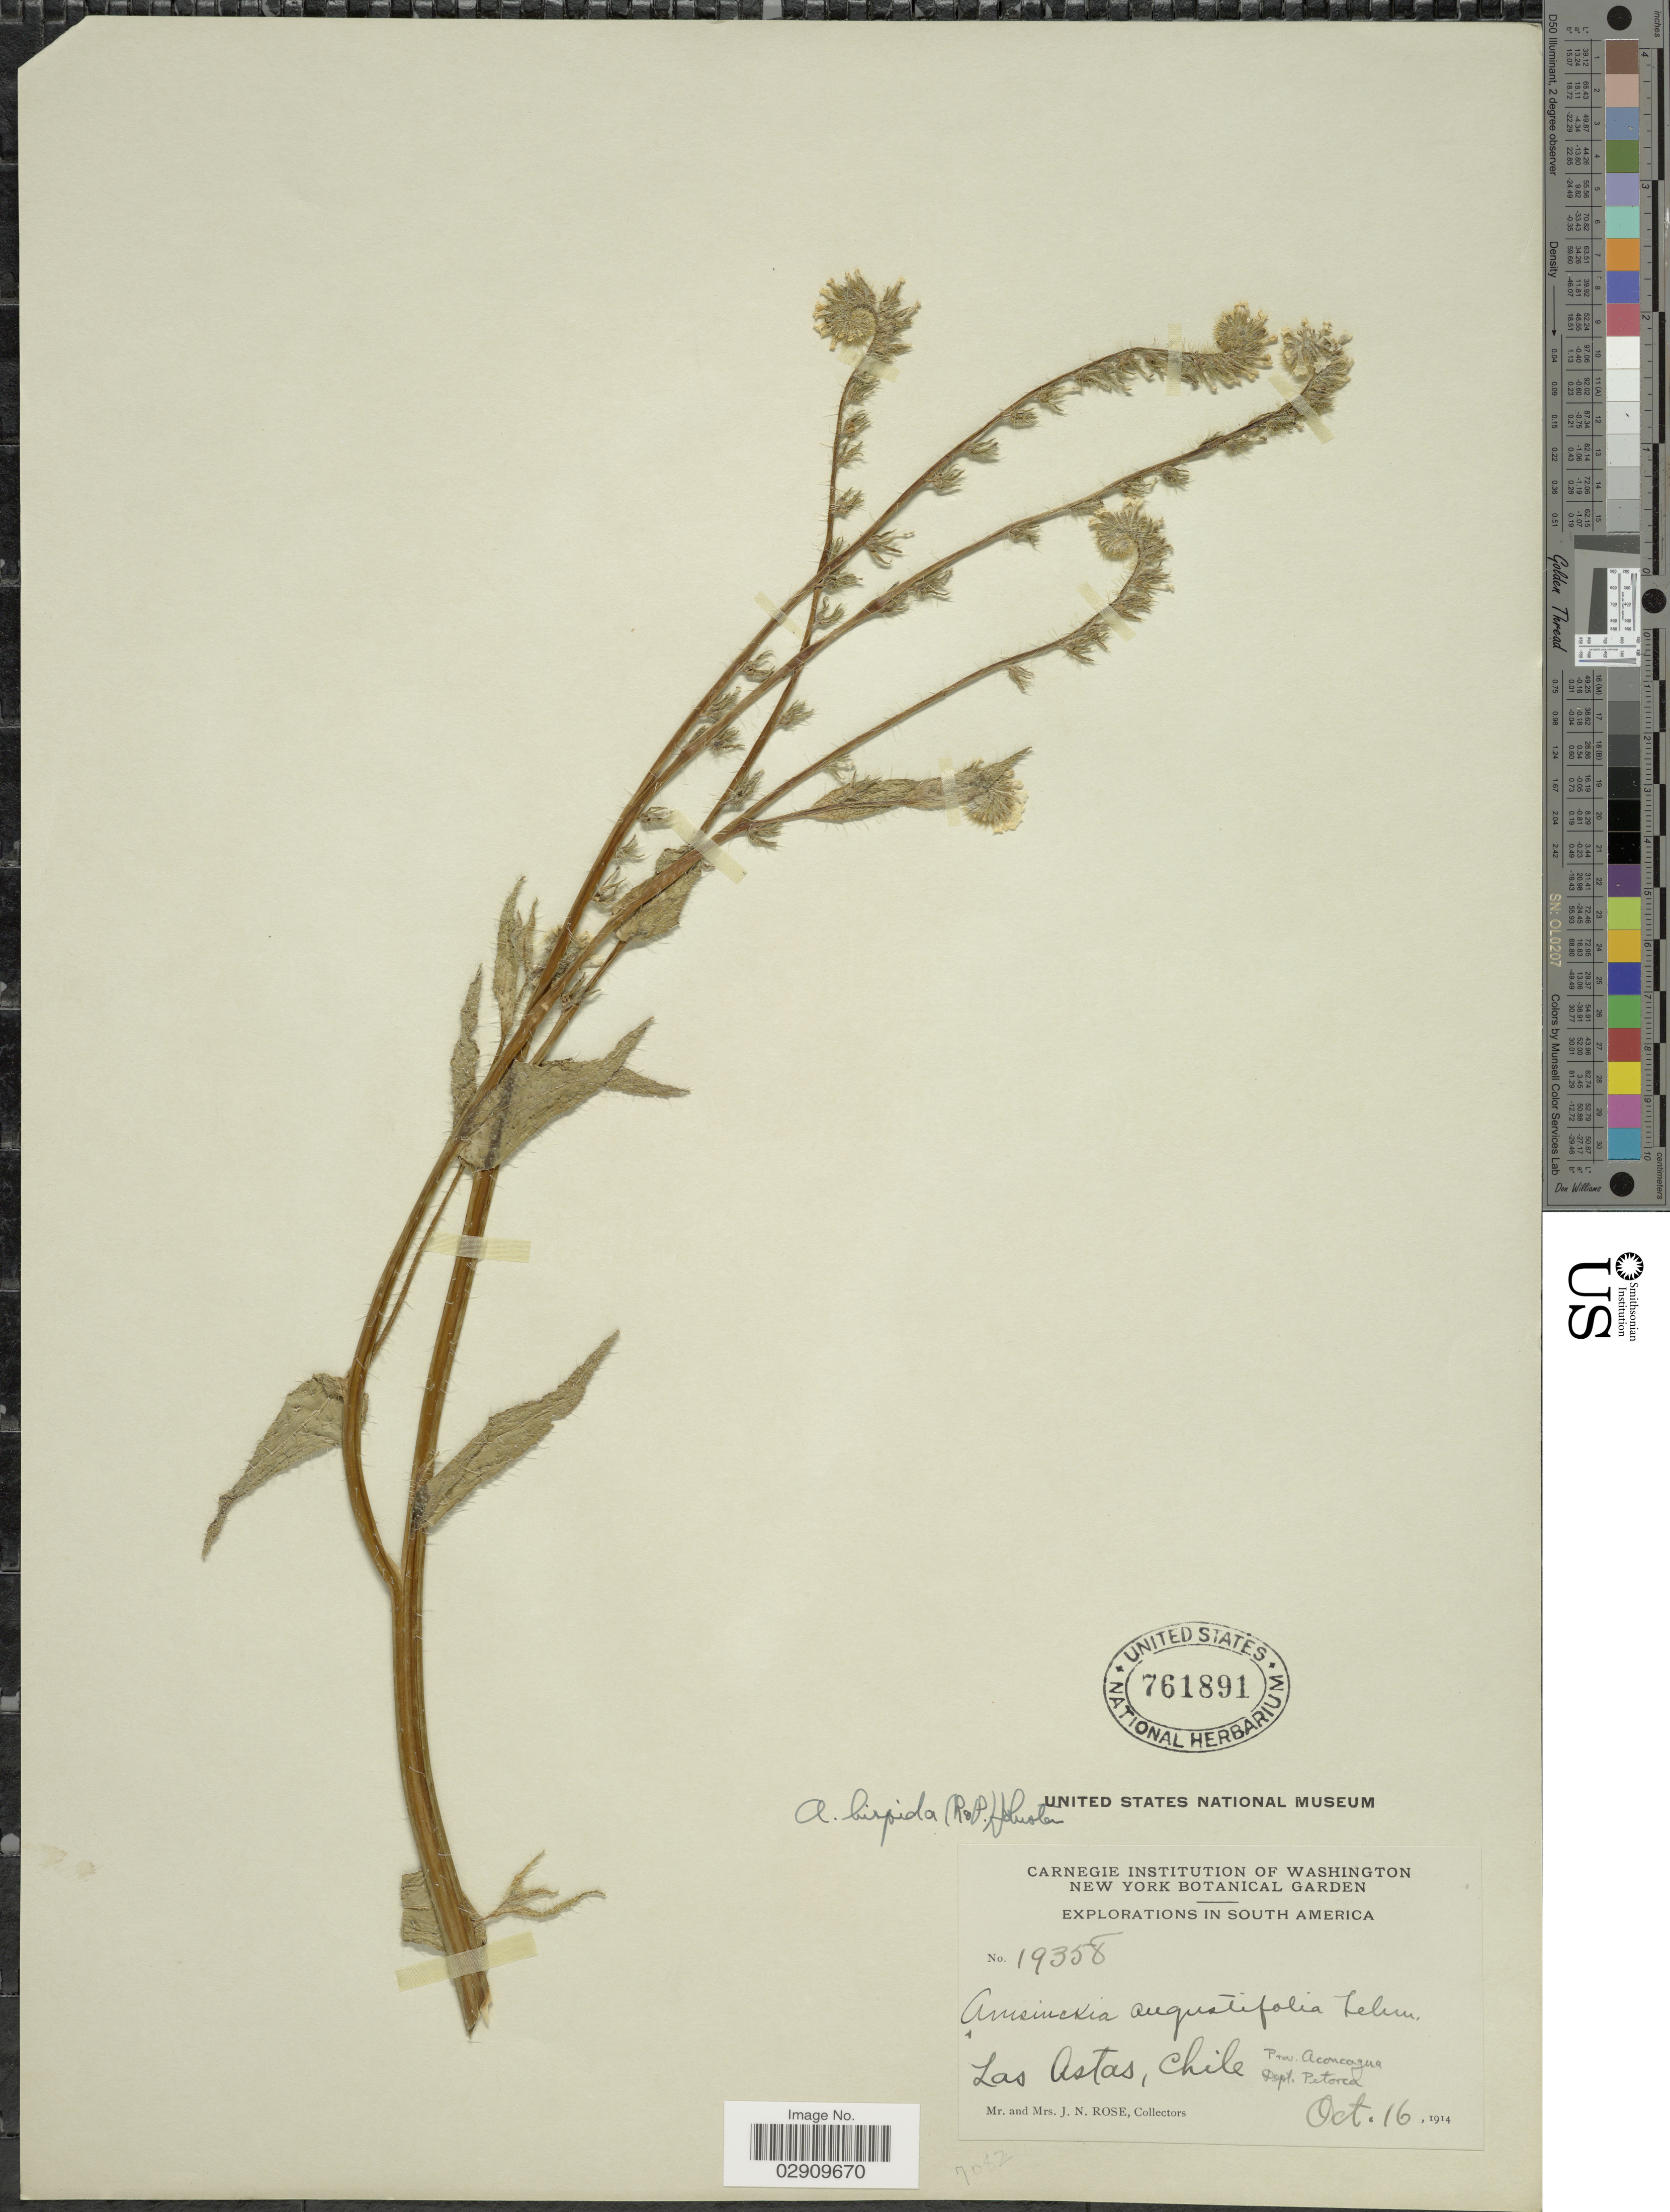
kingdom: Plantae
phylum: Tracheophyta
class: Magnoliopsida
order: Boraginales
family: Boraginaceae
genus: Amsinckia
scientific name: Amsinckia calycina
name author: (Moris) Chater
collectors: J. N. Rose & L. B. Rose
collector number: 19358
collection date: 1914-10-16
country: Chile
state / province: Valparaíso (V)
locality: Las Astas, Prov. Aconcagua, Dept. Petorca.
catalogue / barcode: US 761891